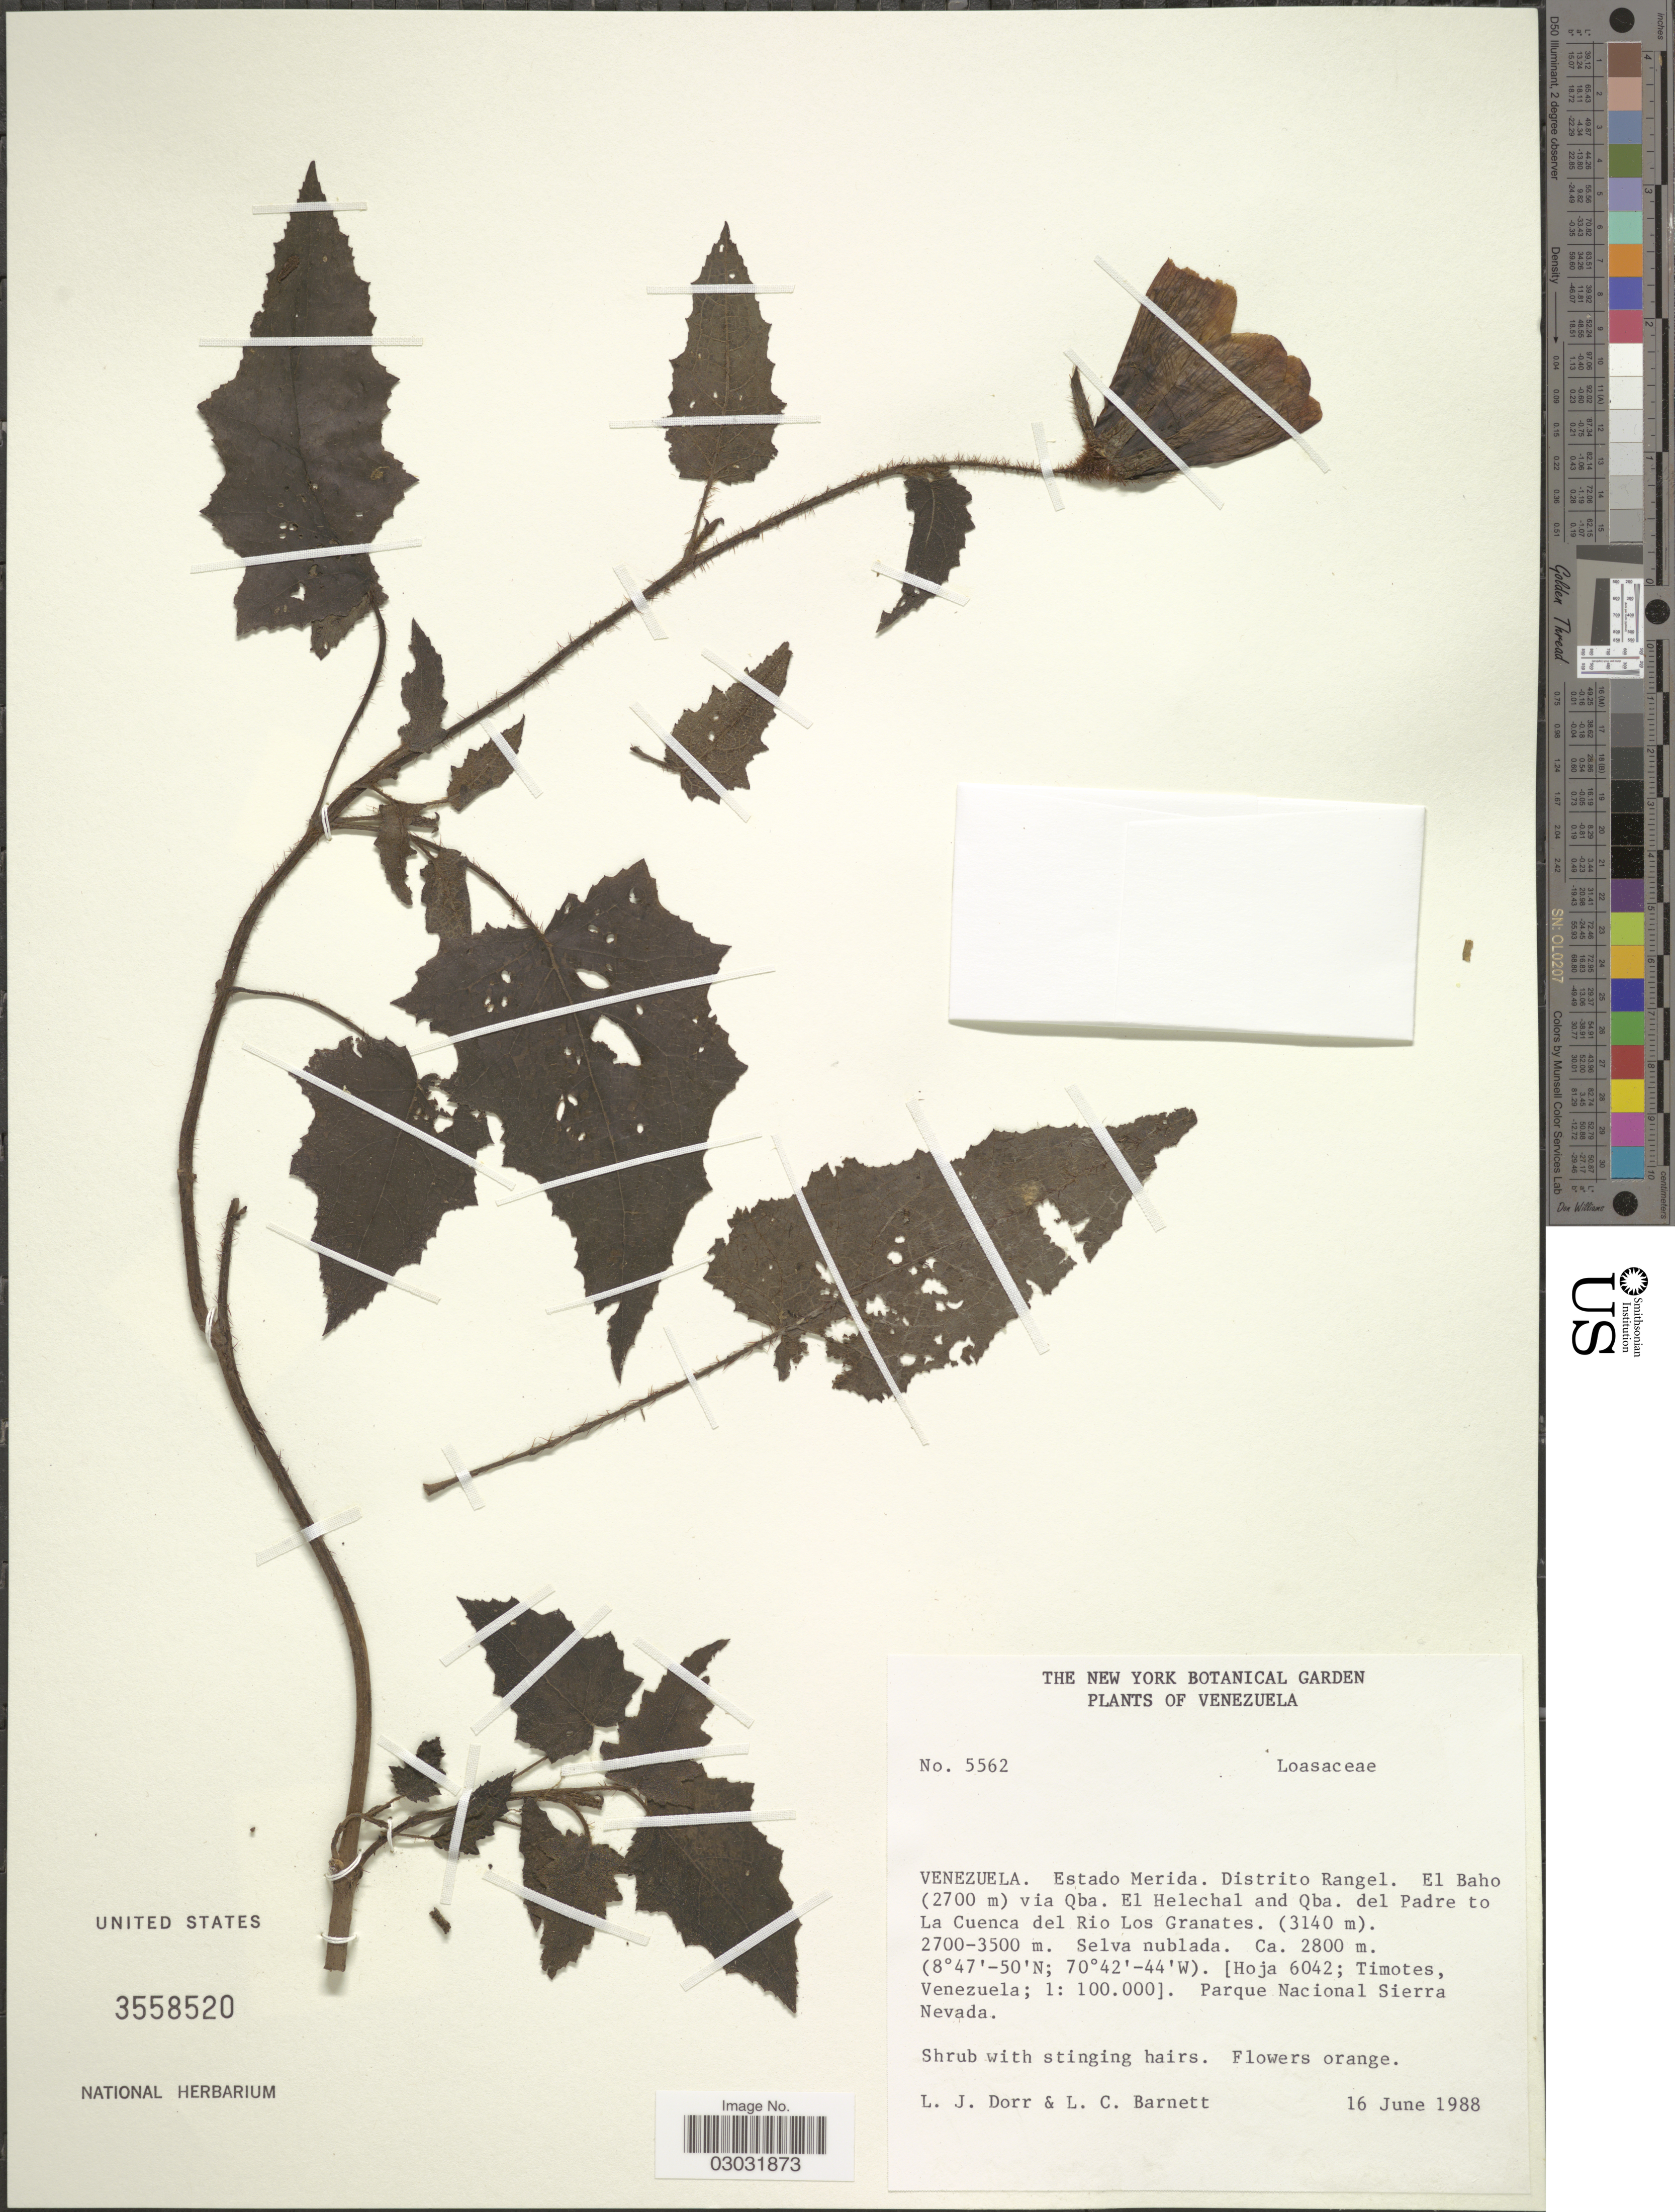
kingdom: Plantae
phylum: Tracheophyta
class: Magnoliopsida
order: Cornales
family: Loasaceae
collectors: L. J. Dorr & L. C. Barnett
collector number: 5562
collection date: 1988-06-16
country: Venezuela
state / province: Mérida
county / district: Rangel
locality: El Baho via Qba. El Helechal and Qba. del Padre to La Cuenca del Rio Los Granates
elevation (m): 2800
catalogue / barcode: US 3558520